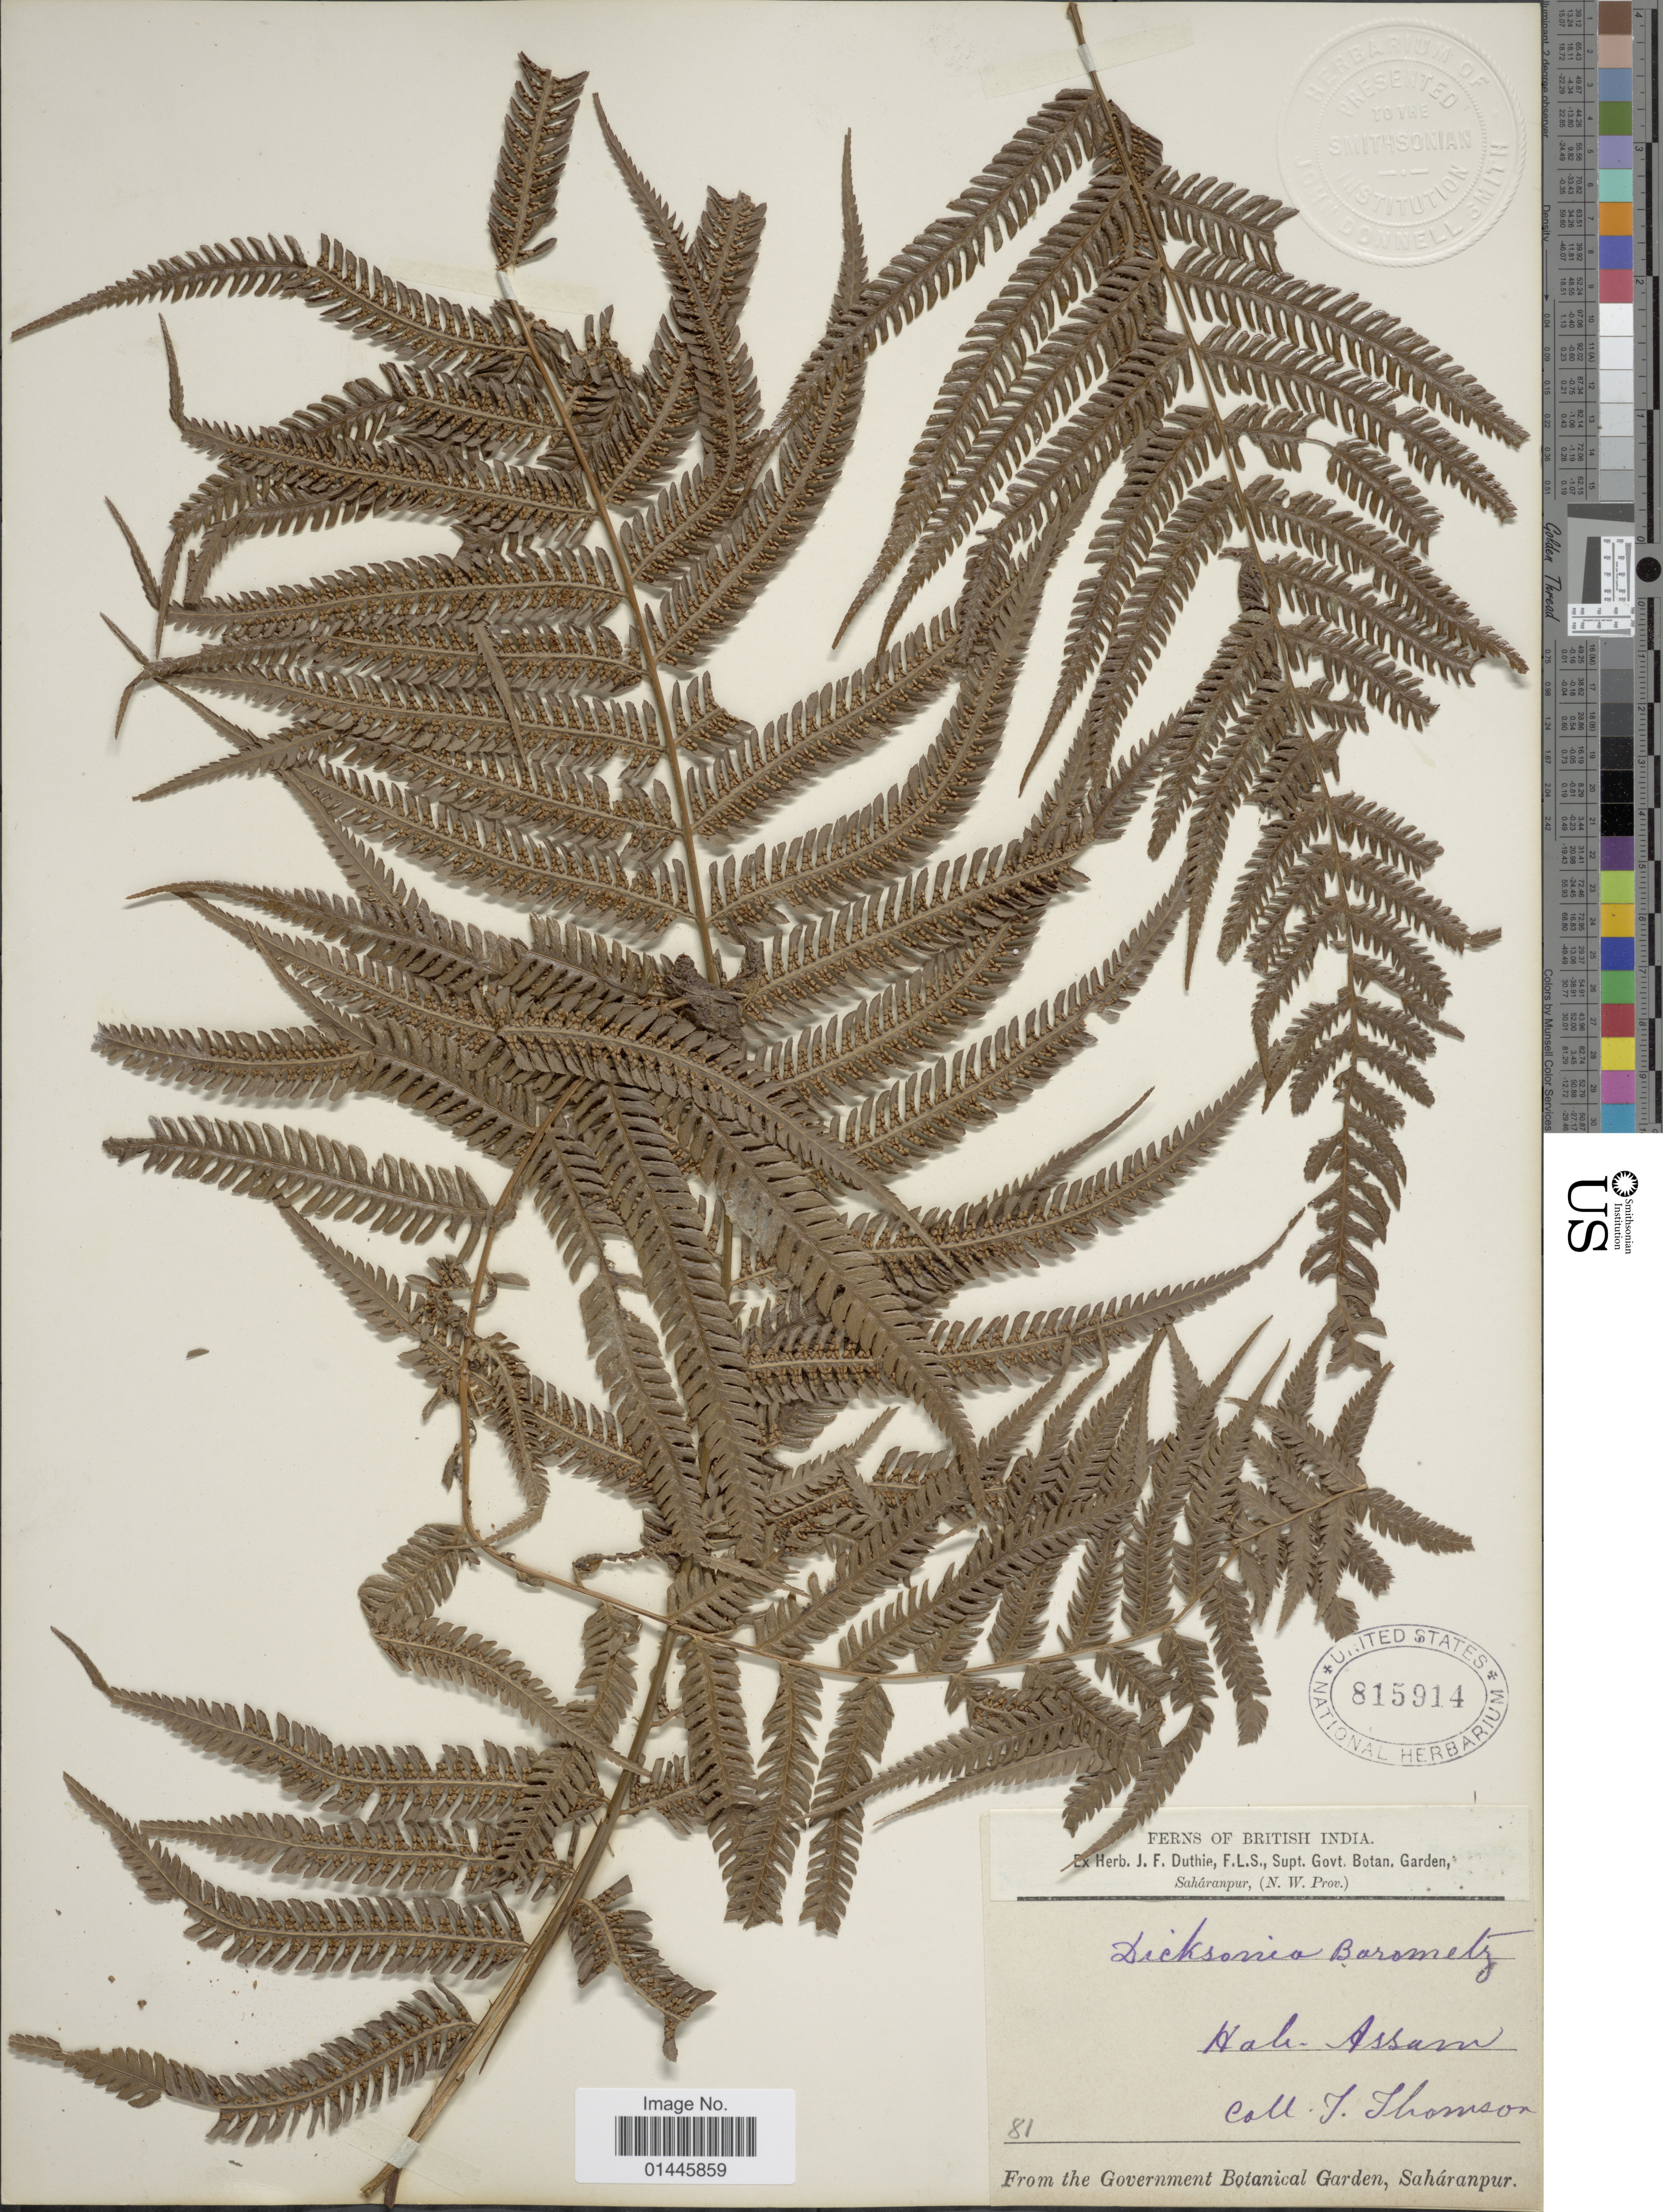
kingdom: Plantae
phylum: Tracheophyta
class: Polypodiopsida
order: Cyatheales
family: Cibotiaceae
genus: Cibotium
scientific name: Cibotium barometz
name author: (L.) J. Sm.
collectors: T. Thomson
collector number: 81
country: India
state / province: Assam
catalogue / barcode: US 815914